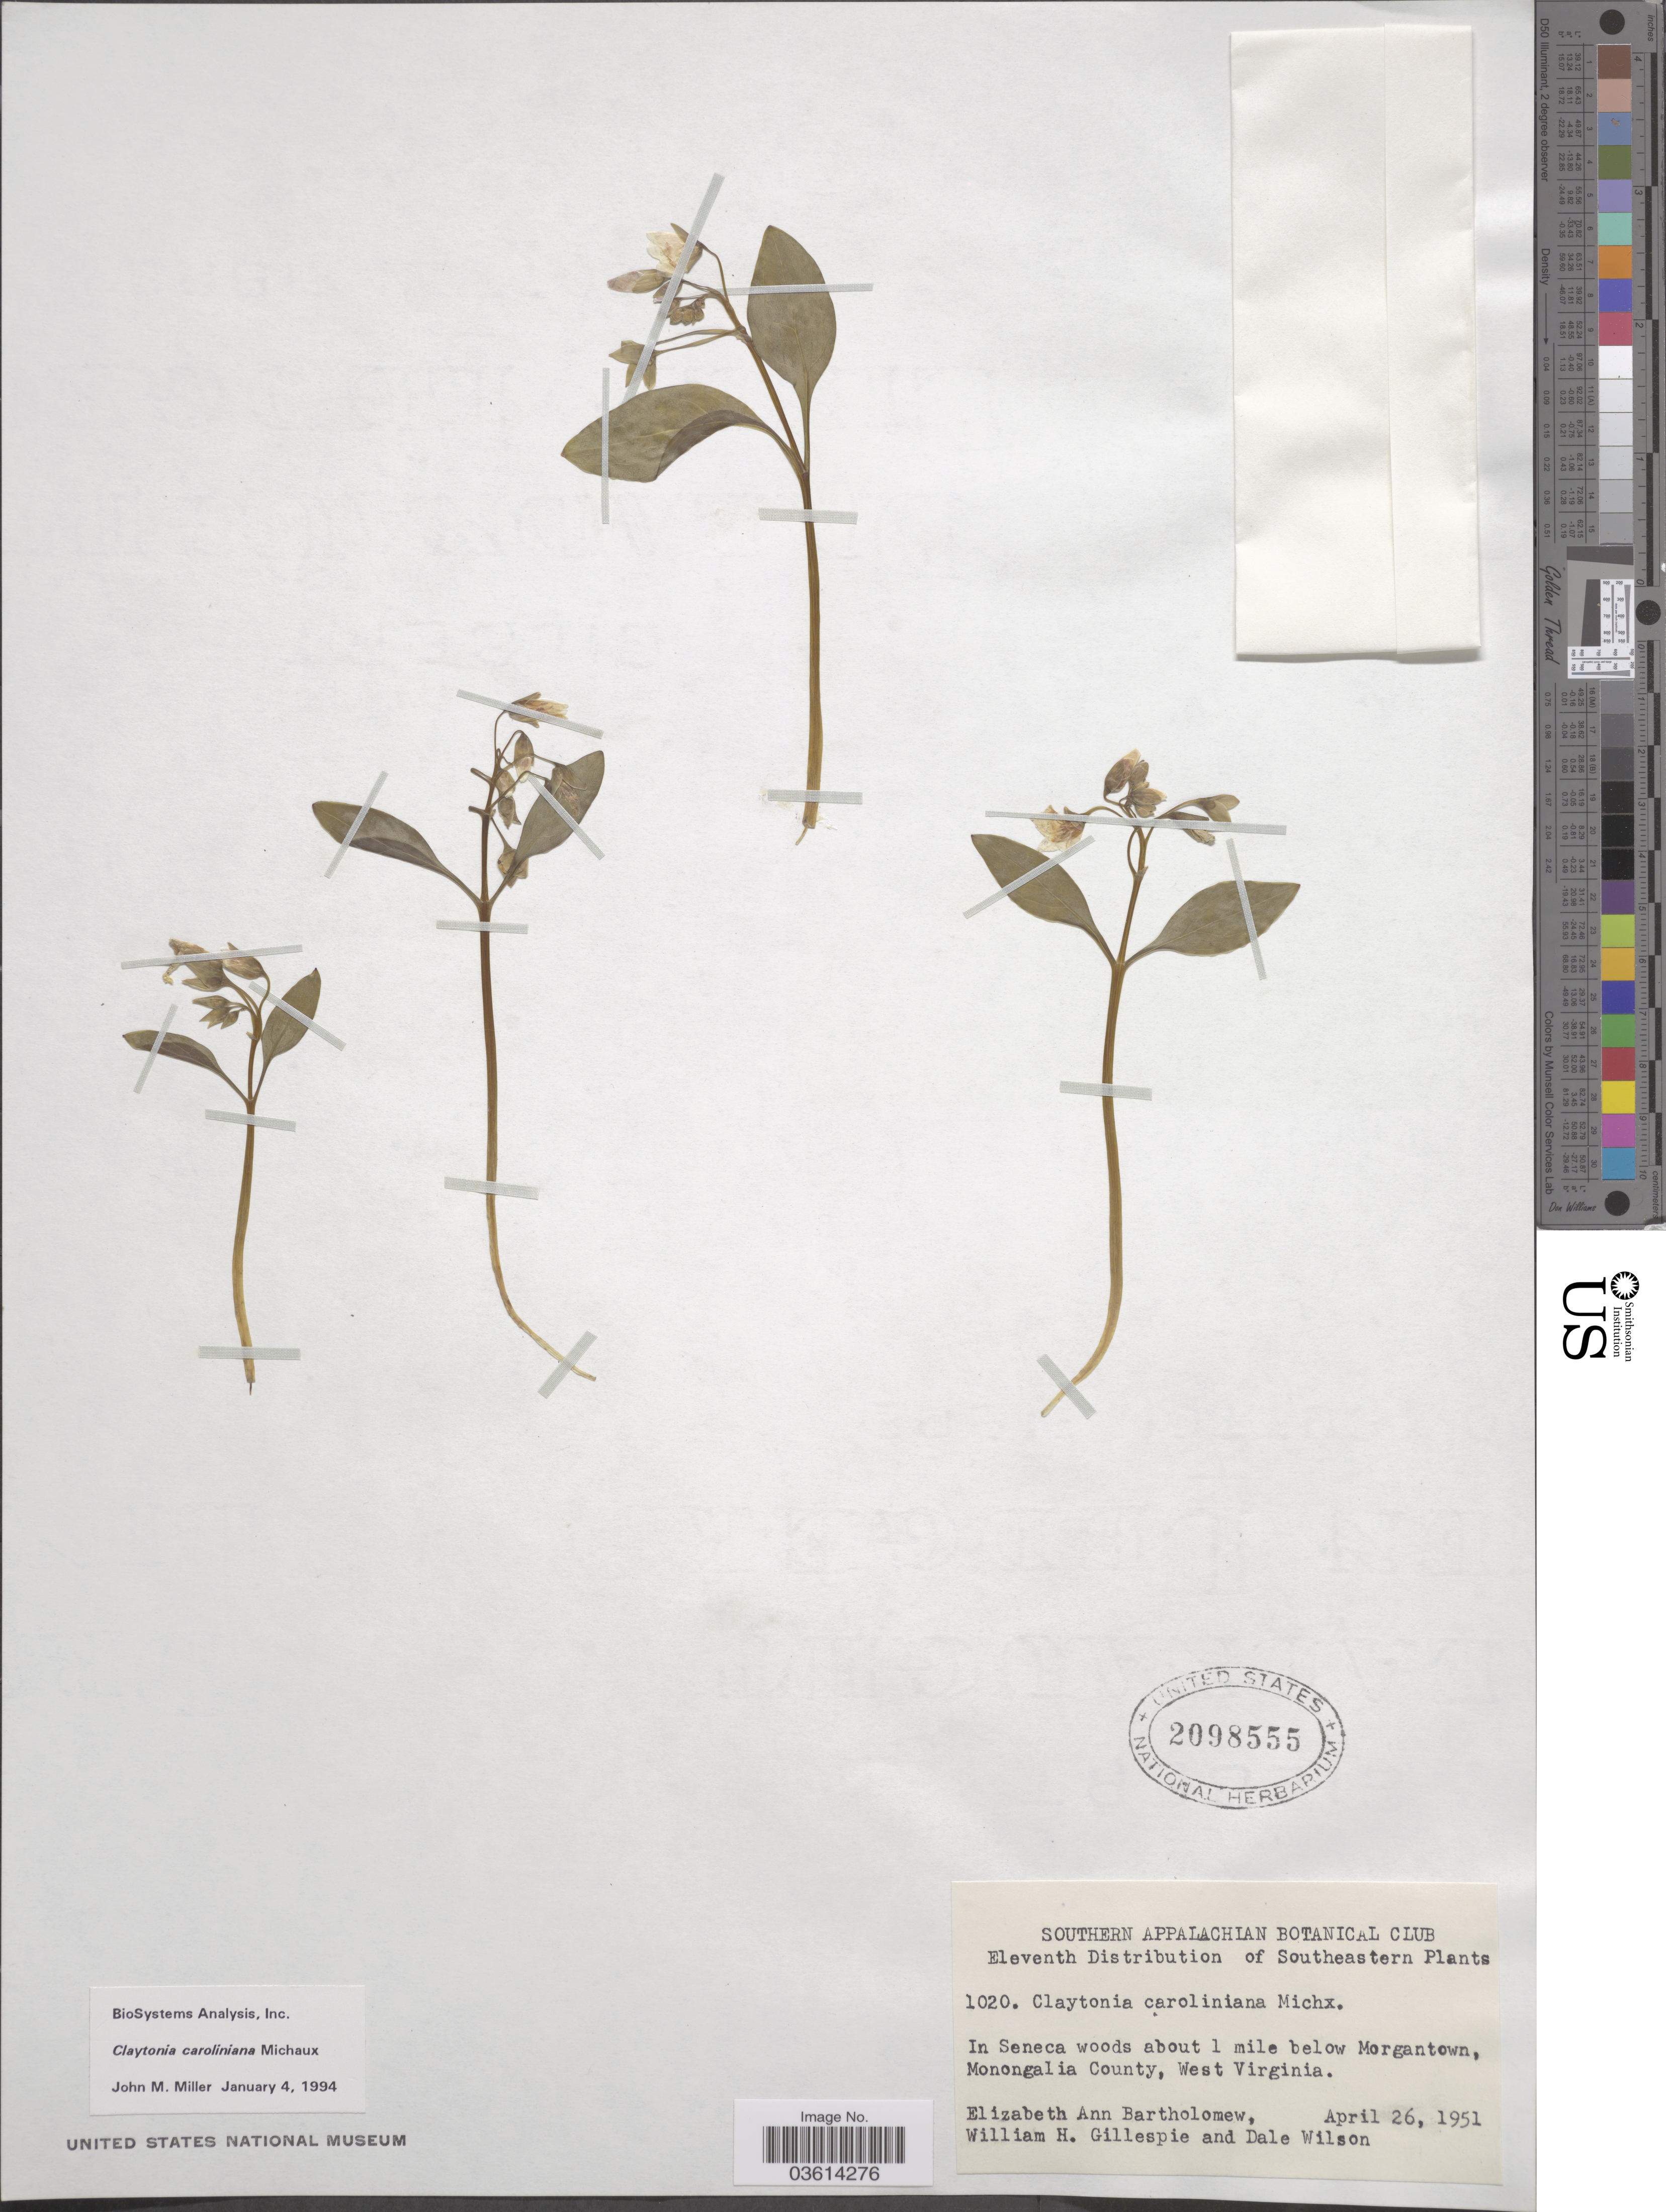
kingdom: Plantae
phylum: Tracheophyta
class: Magnoliopsida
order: Caryophyllales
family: Montiaceae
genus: Claytonia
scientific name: Claytonia caroliniana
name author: Michx.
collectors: E. Bartholomew, W. Gillespie & D. Wilson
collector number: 1020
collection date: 1951-04-26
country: United States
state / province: West Virginia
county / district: Monongalia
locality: Southeastern. In Seneca woods about 1 mile below Morgantown, Monongalia County.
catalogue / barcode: US 2098555